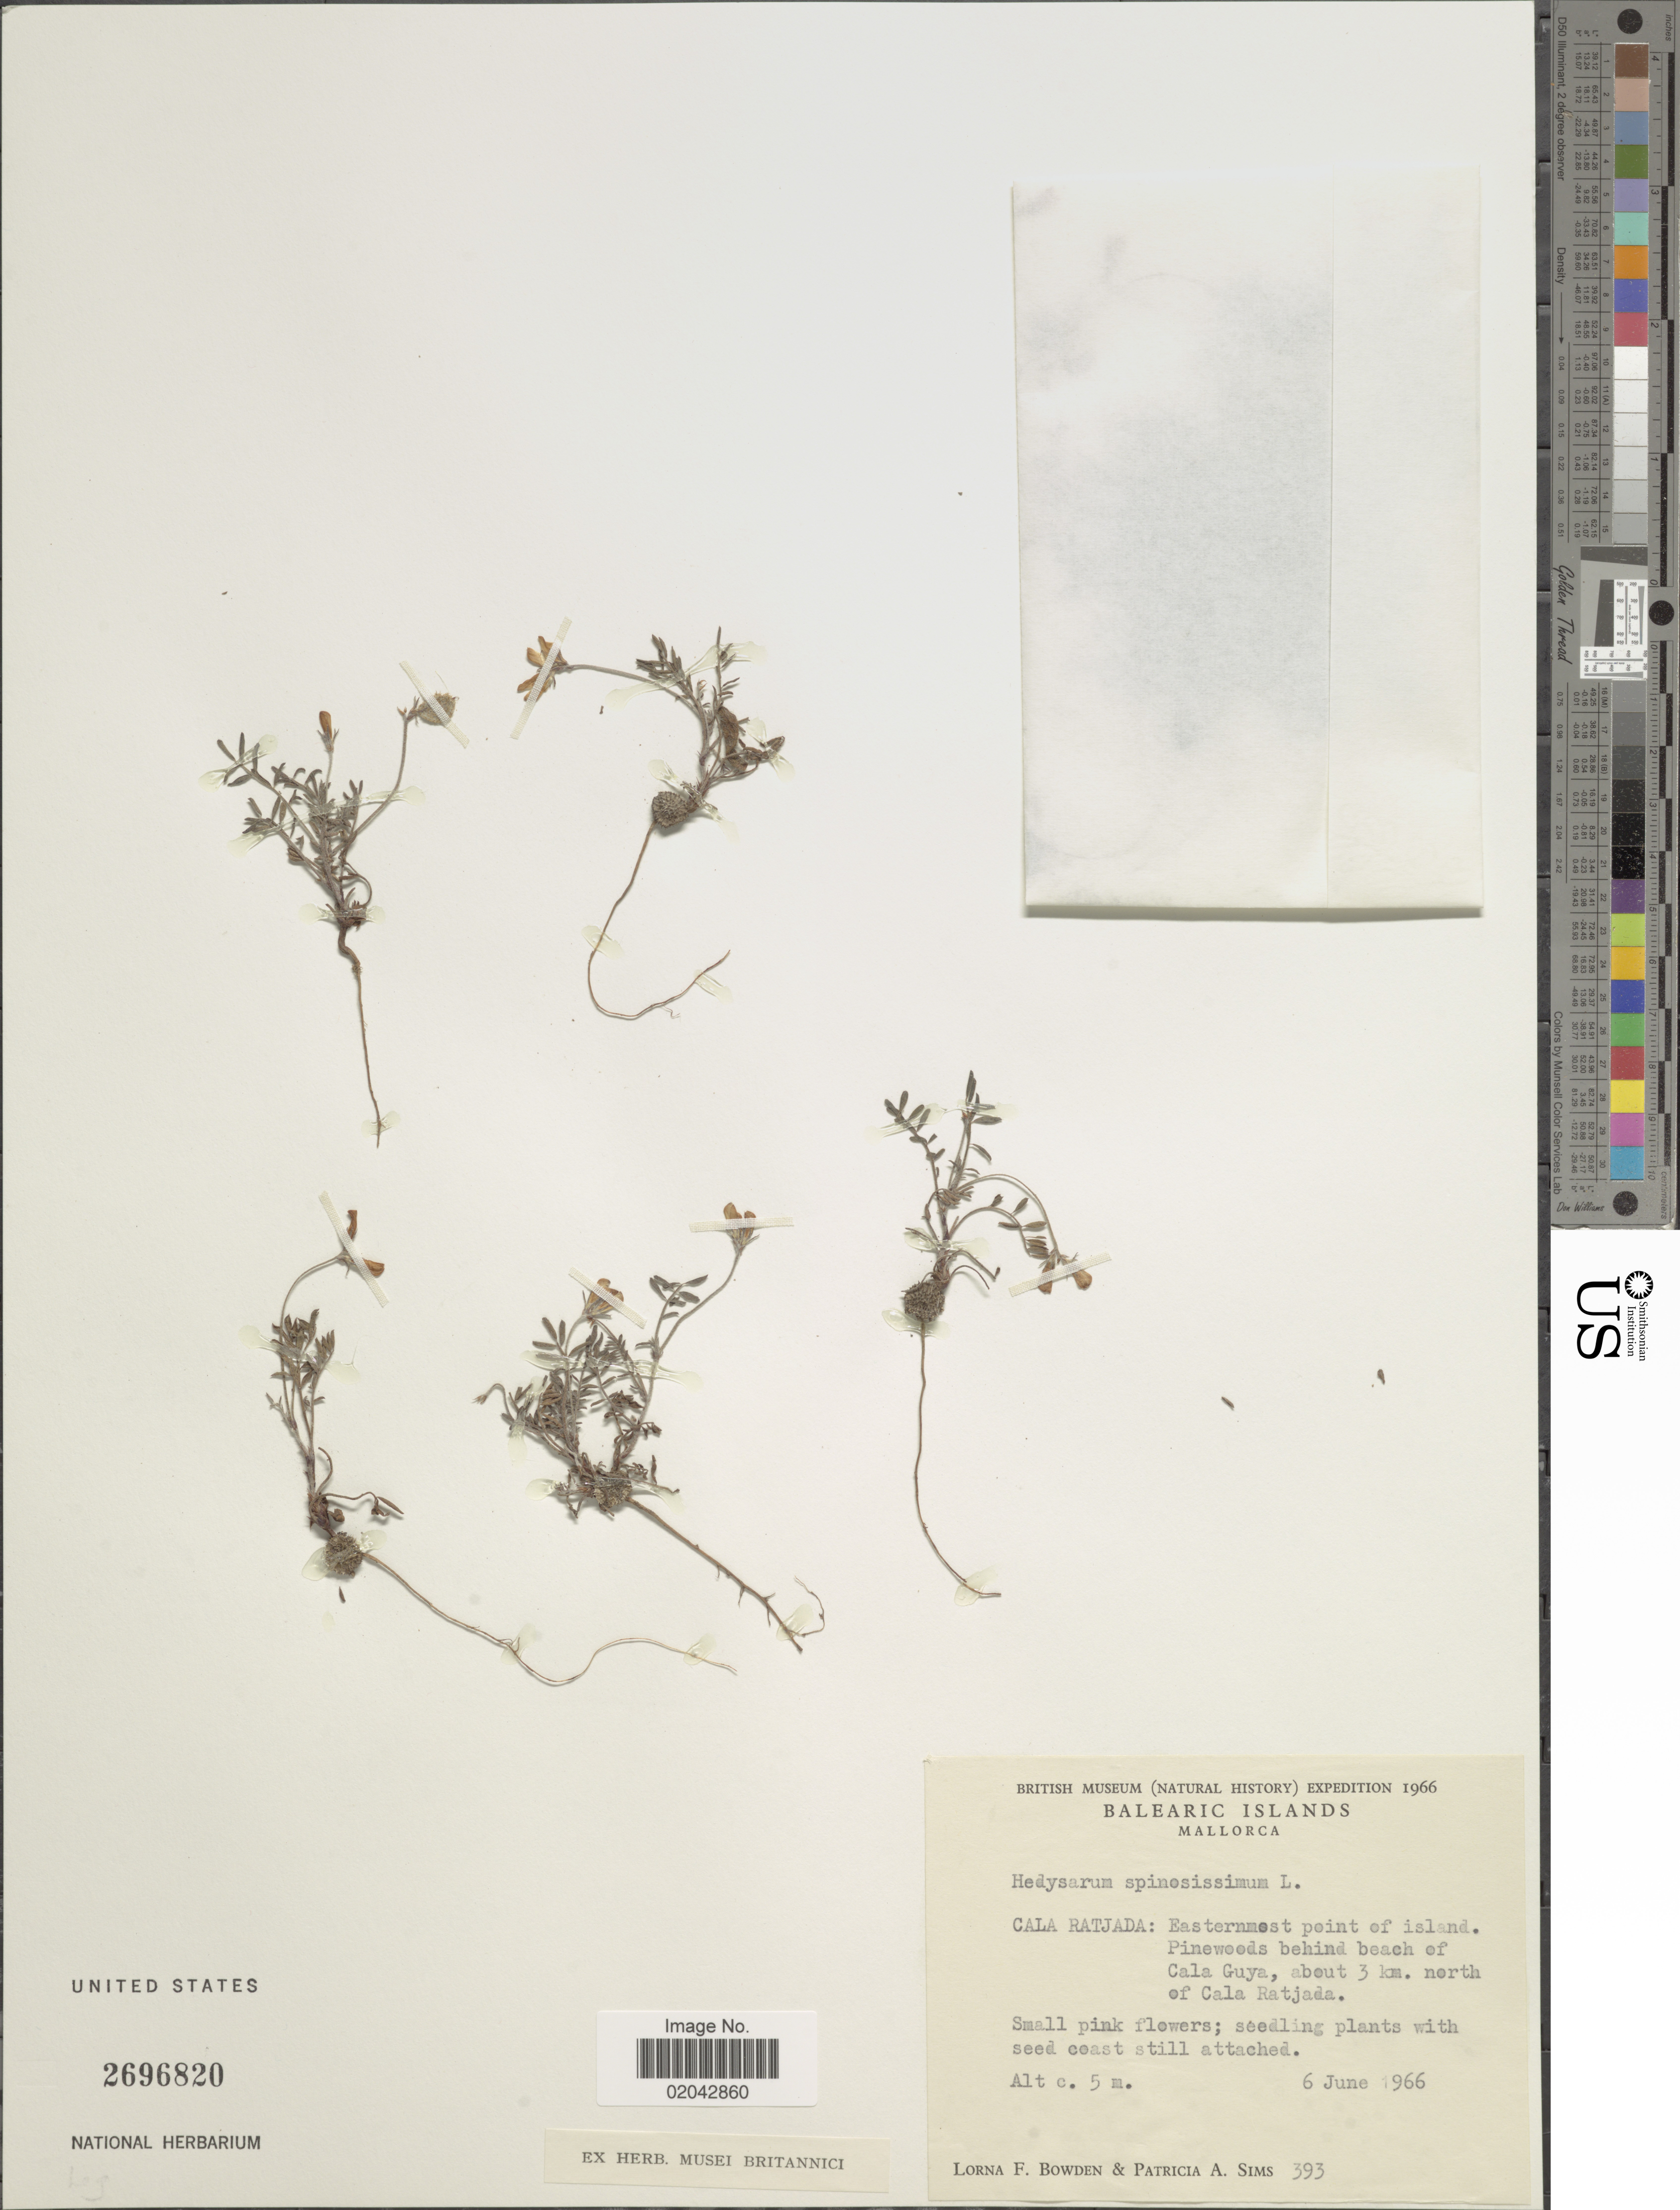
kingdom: Plantae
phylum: Tracheophyta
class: Magnoliopsida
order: Fabales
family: Fabaceae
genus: Sulla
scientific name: Sulla spinosissima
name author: (L.) B.H.Choi & H. Ohashi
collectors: L. F. Bowden & P. A. Sims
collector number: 393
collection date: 1966-06-06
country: Spain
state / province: Islas Baleares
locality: Balearic Islands, Mallorca, cala Ratjada: easternmost point of island, Pinewoods behind beach of Cala Guya, about 3 km. north of Cala Ratjada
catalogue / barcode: US 2696820